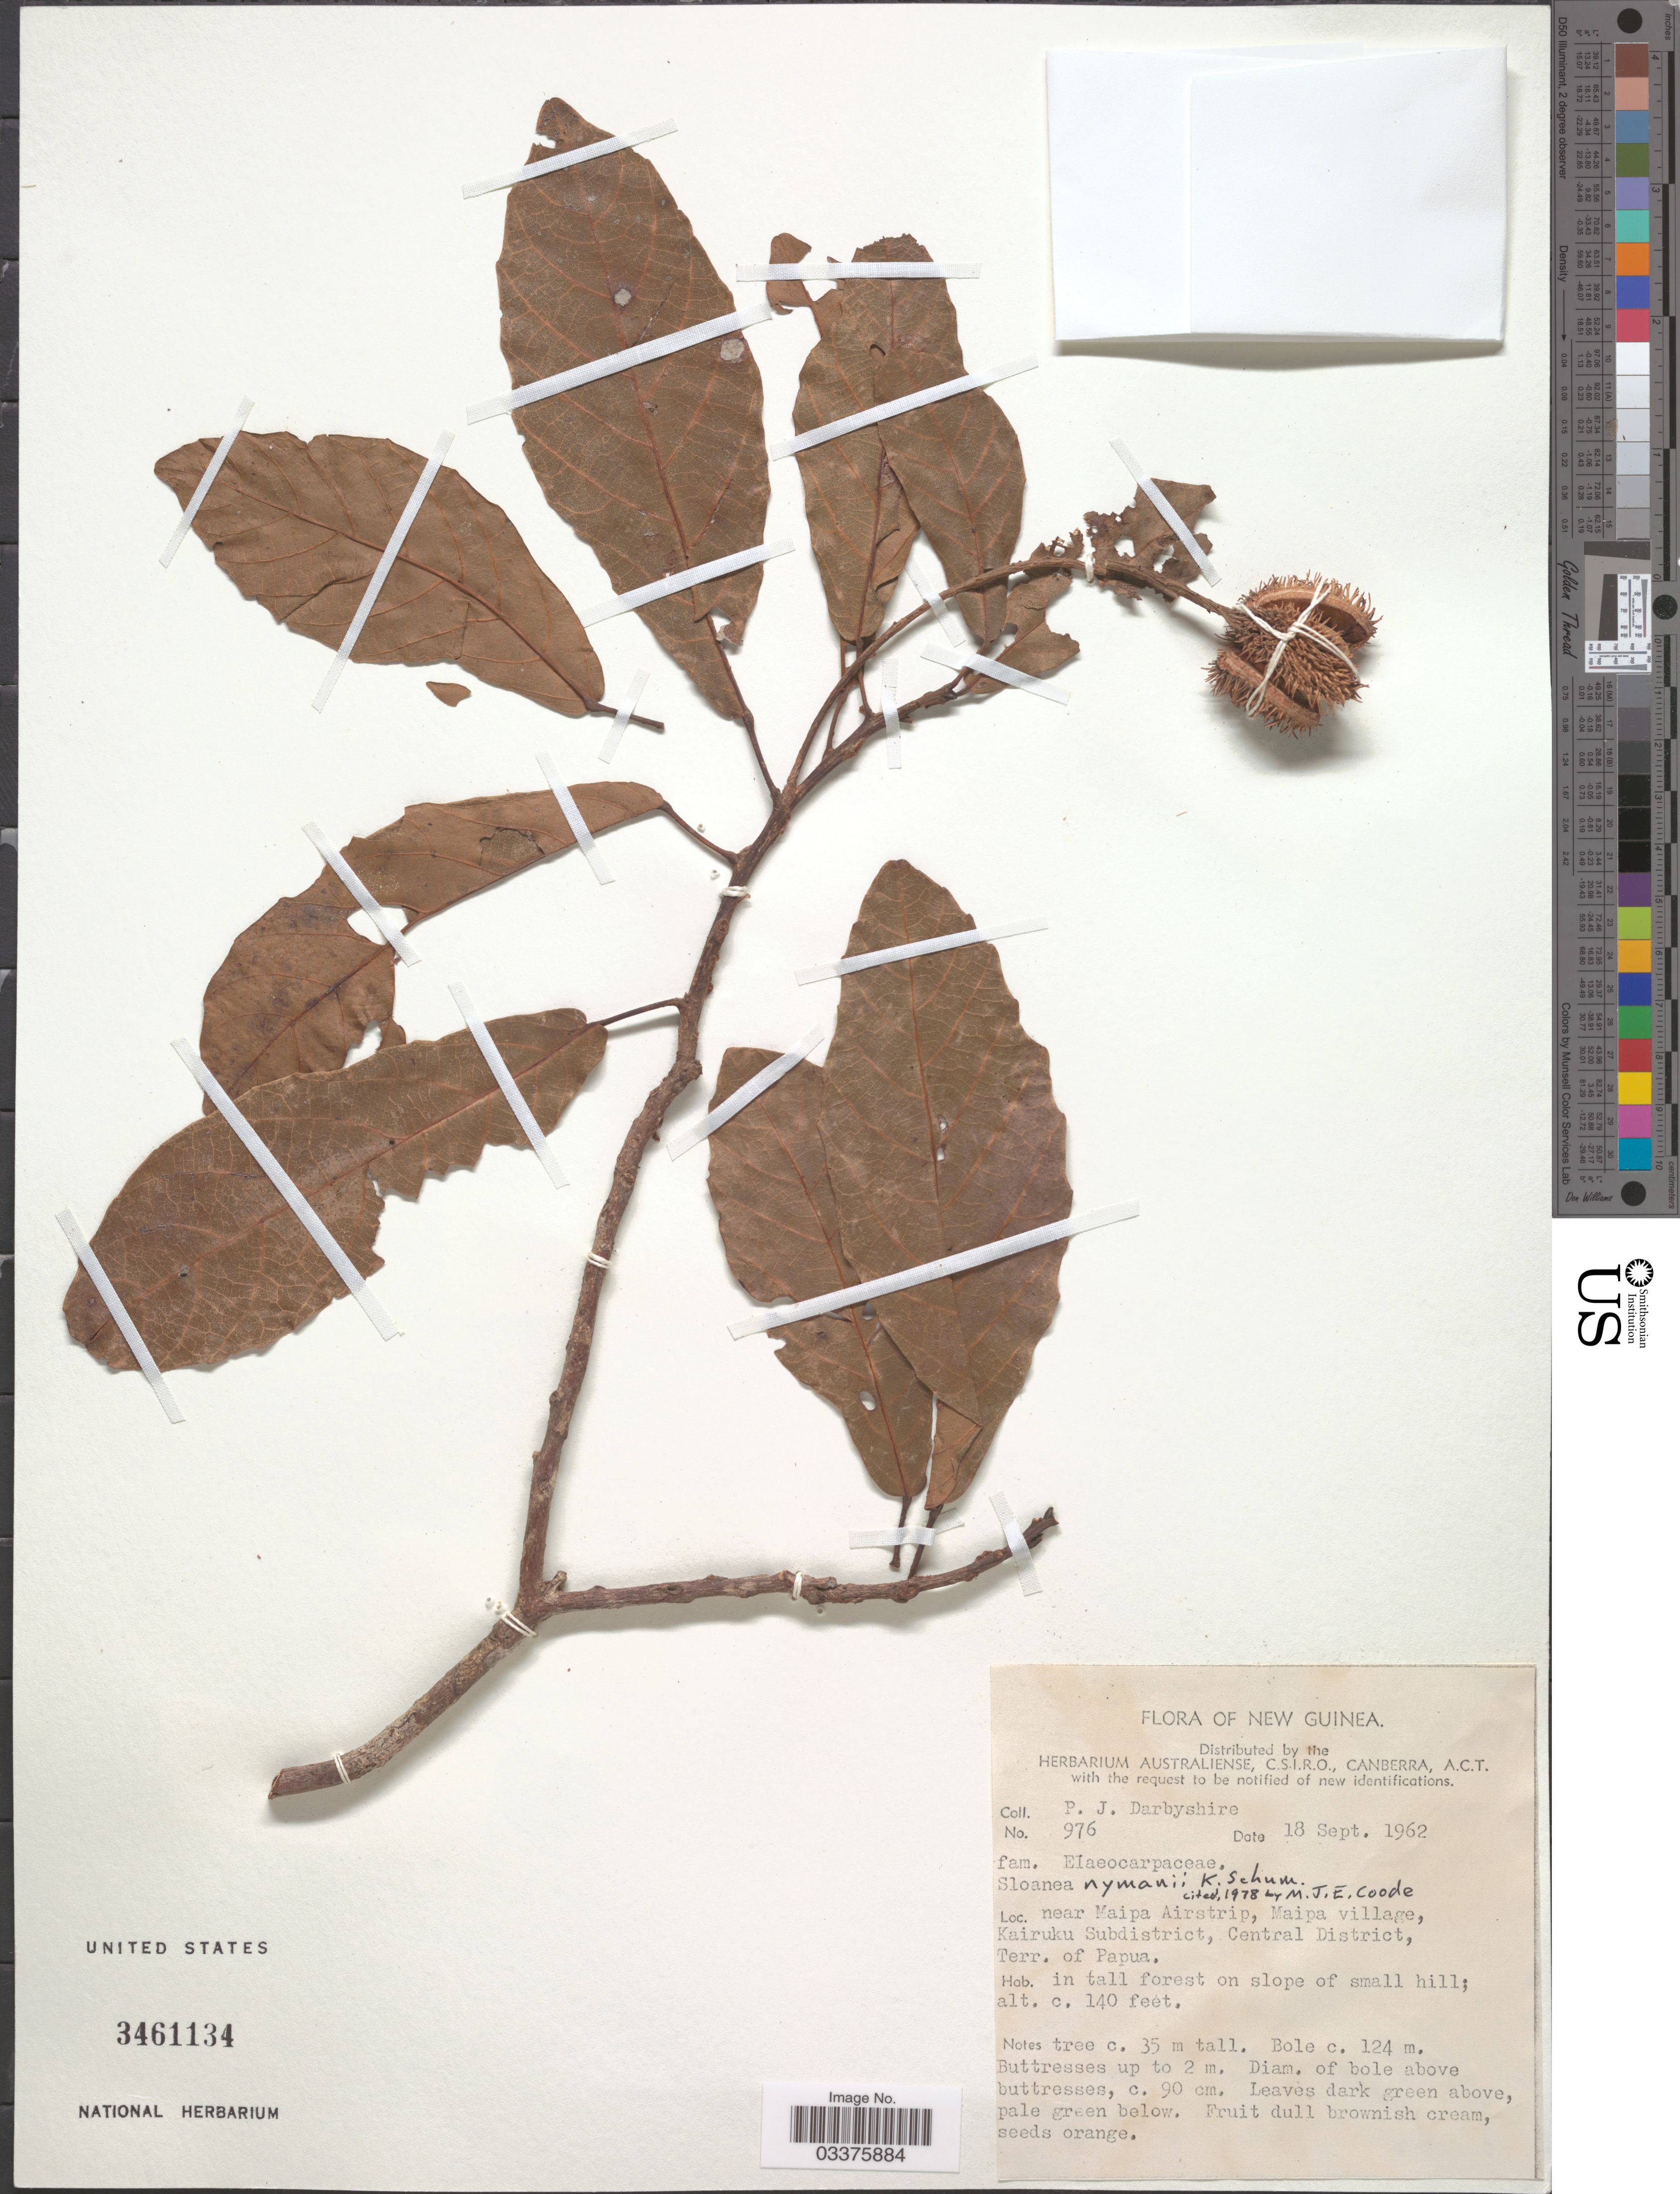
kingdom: Plantae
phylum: Tracheophyta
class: Magnoliopsida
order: Oxalidales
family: Elaeocarpaceae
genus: Sloanea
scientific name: Sloanea nymanii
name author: K. Schum.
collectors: P. Darbyshire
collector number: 976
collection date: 1962-09-18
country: Papua New Guinea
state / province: Central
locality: New Guinea. Near Maipa Airstrip, Maipa village, Kairuku Subdistrict, Central District, Terr. of Papua.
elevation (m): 43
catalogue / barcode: US 3461134